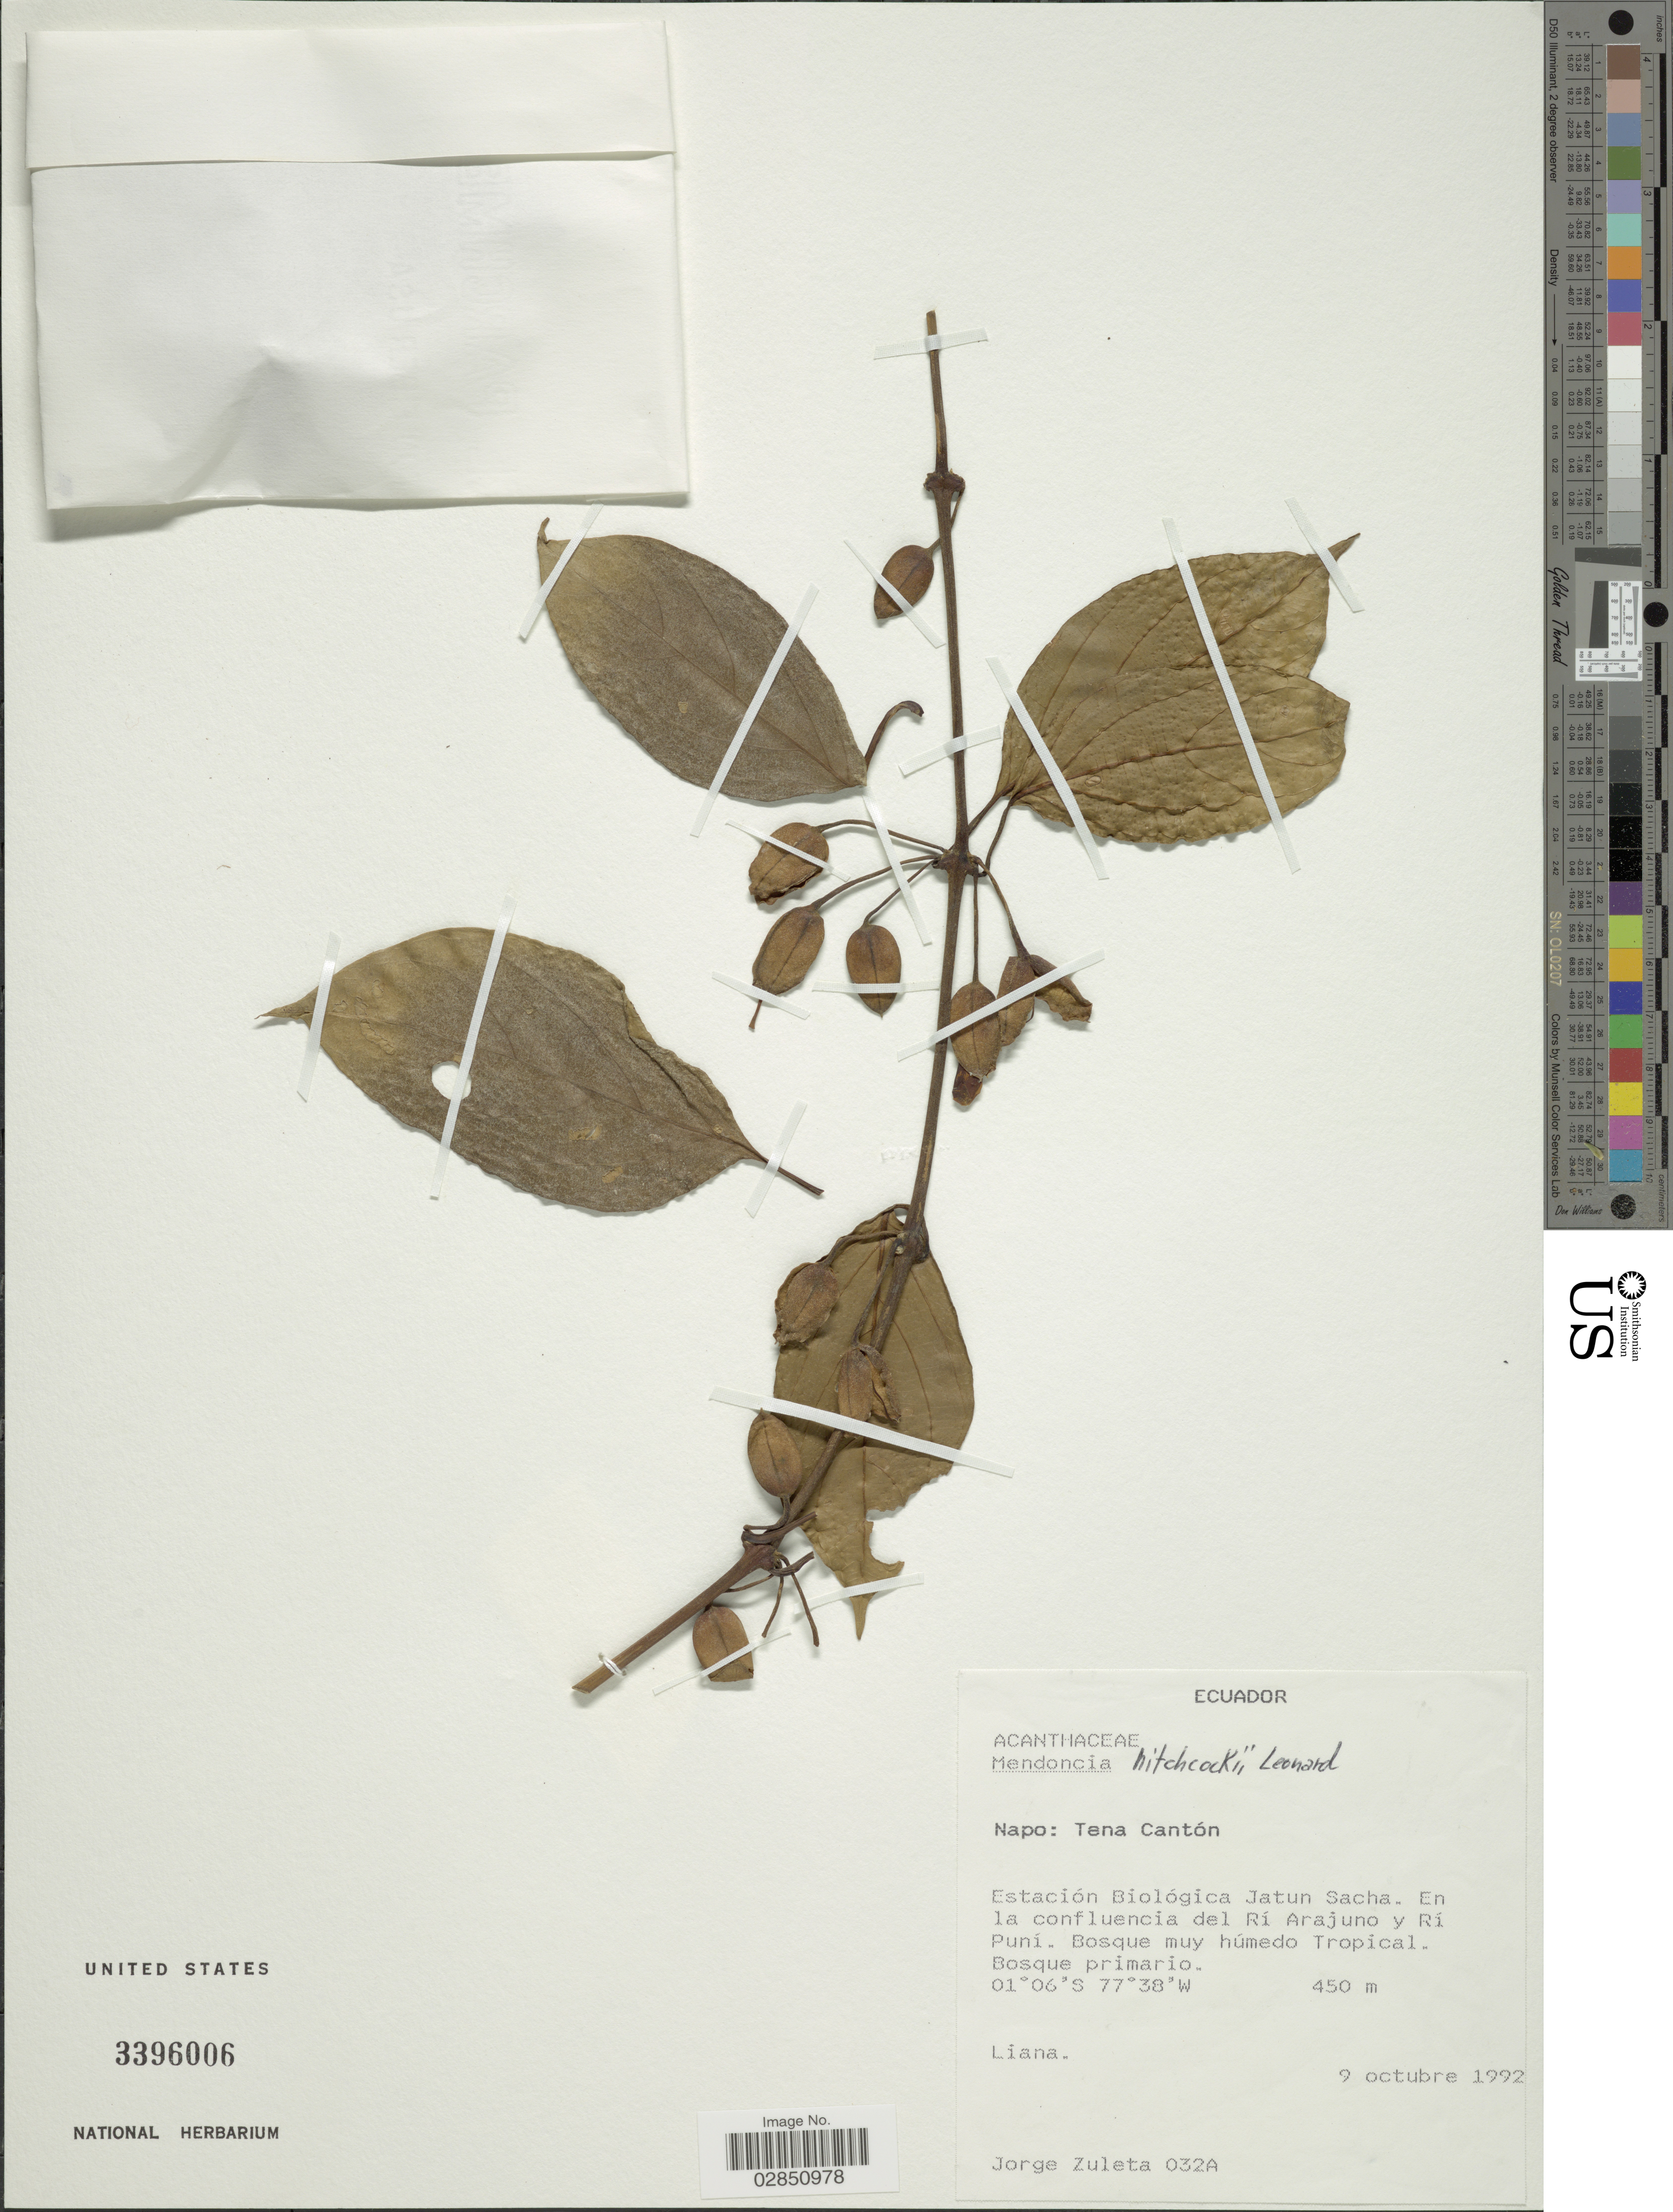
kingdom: Plantae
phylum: Tracheophyta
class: Magnoliopsida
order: Lamiales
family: Acanthaceae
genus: Mendoncia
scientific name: Mendoncia hitchcockii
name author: Wassh.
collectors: J. Zuleta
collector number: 032A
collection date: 1992-10-09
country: Ecuador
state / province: Napo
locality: Tena Cantón, Estación Biológica Jatun Sacha, En la confluencia del Rí Arajuno y Rí Puní.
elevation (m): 450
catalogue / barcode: US 3396006